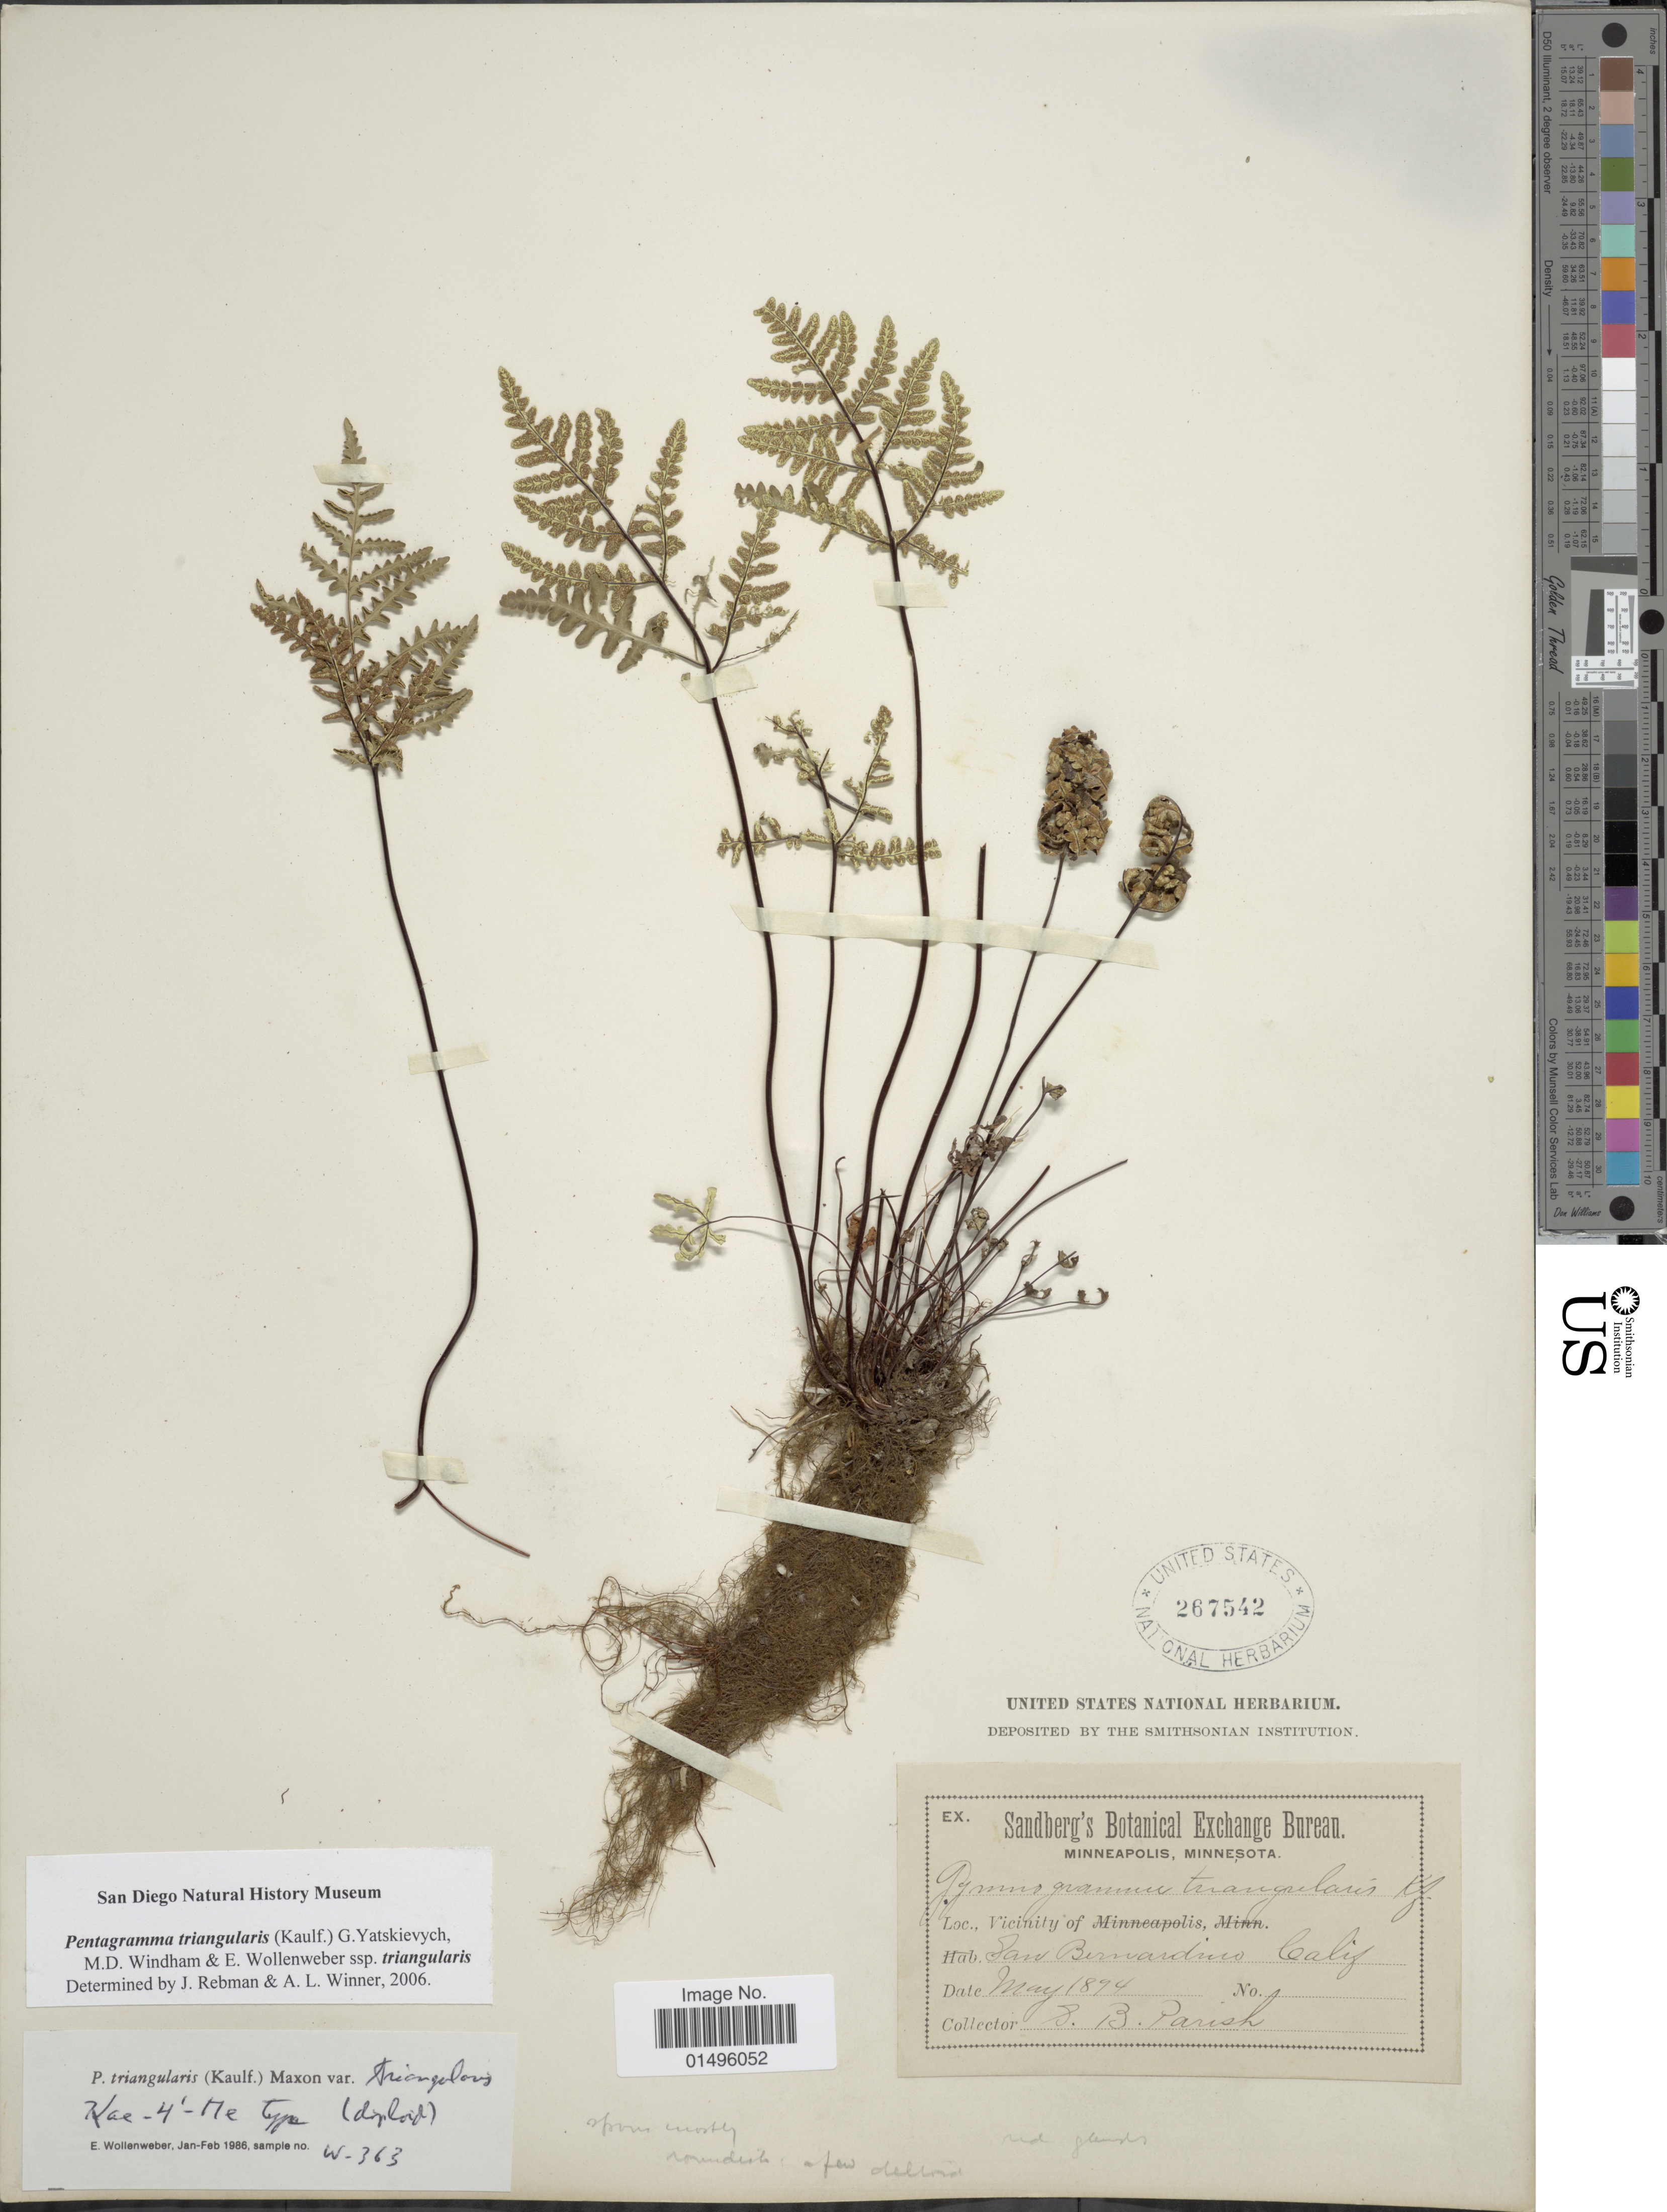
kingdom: Plantae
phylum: Tracheophyta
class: Polypodiopsida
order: Polypodiales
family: Pteridaceae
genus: Pentagramma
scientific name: Pentagramma triangularis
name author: (Kaulf.) Yatsk. et al.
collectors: S. B. Parish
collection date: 1894-05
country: United States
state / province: California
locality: Minneapolis, Minnesota, San Bernardine Galy.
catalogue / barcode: US 267542